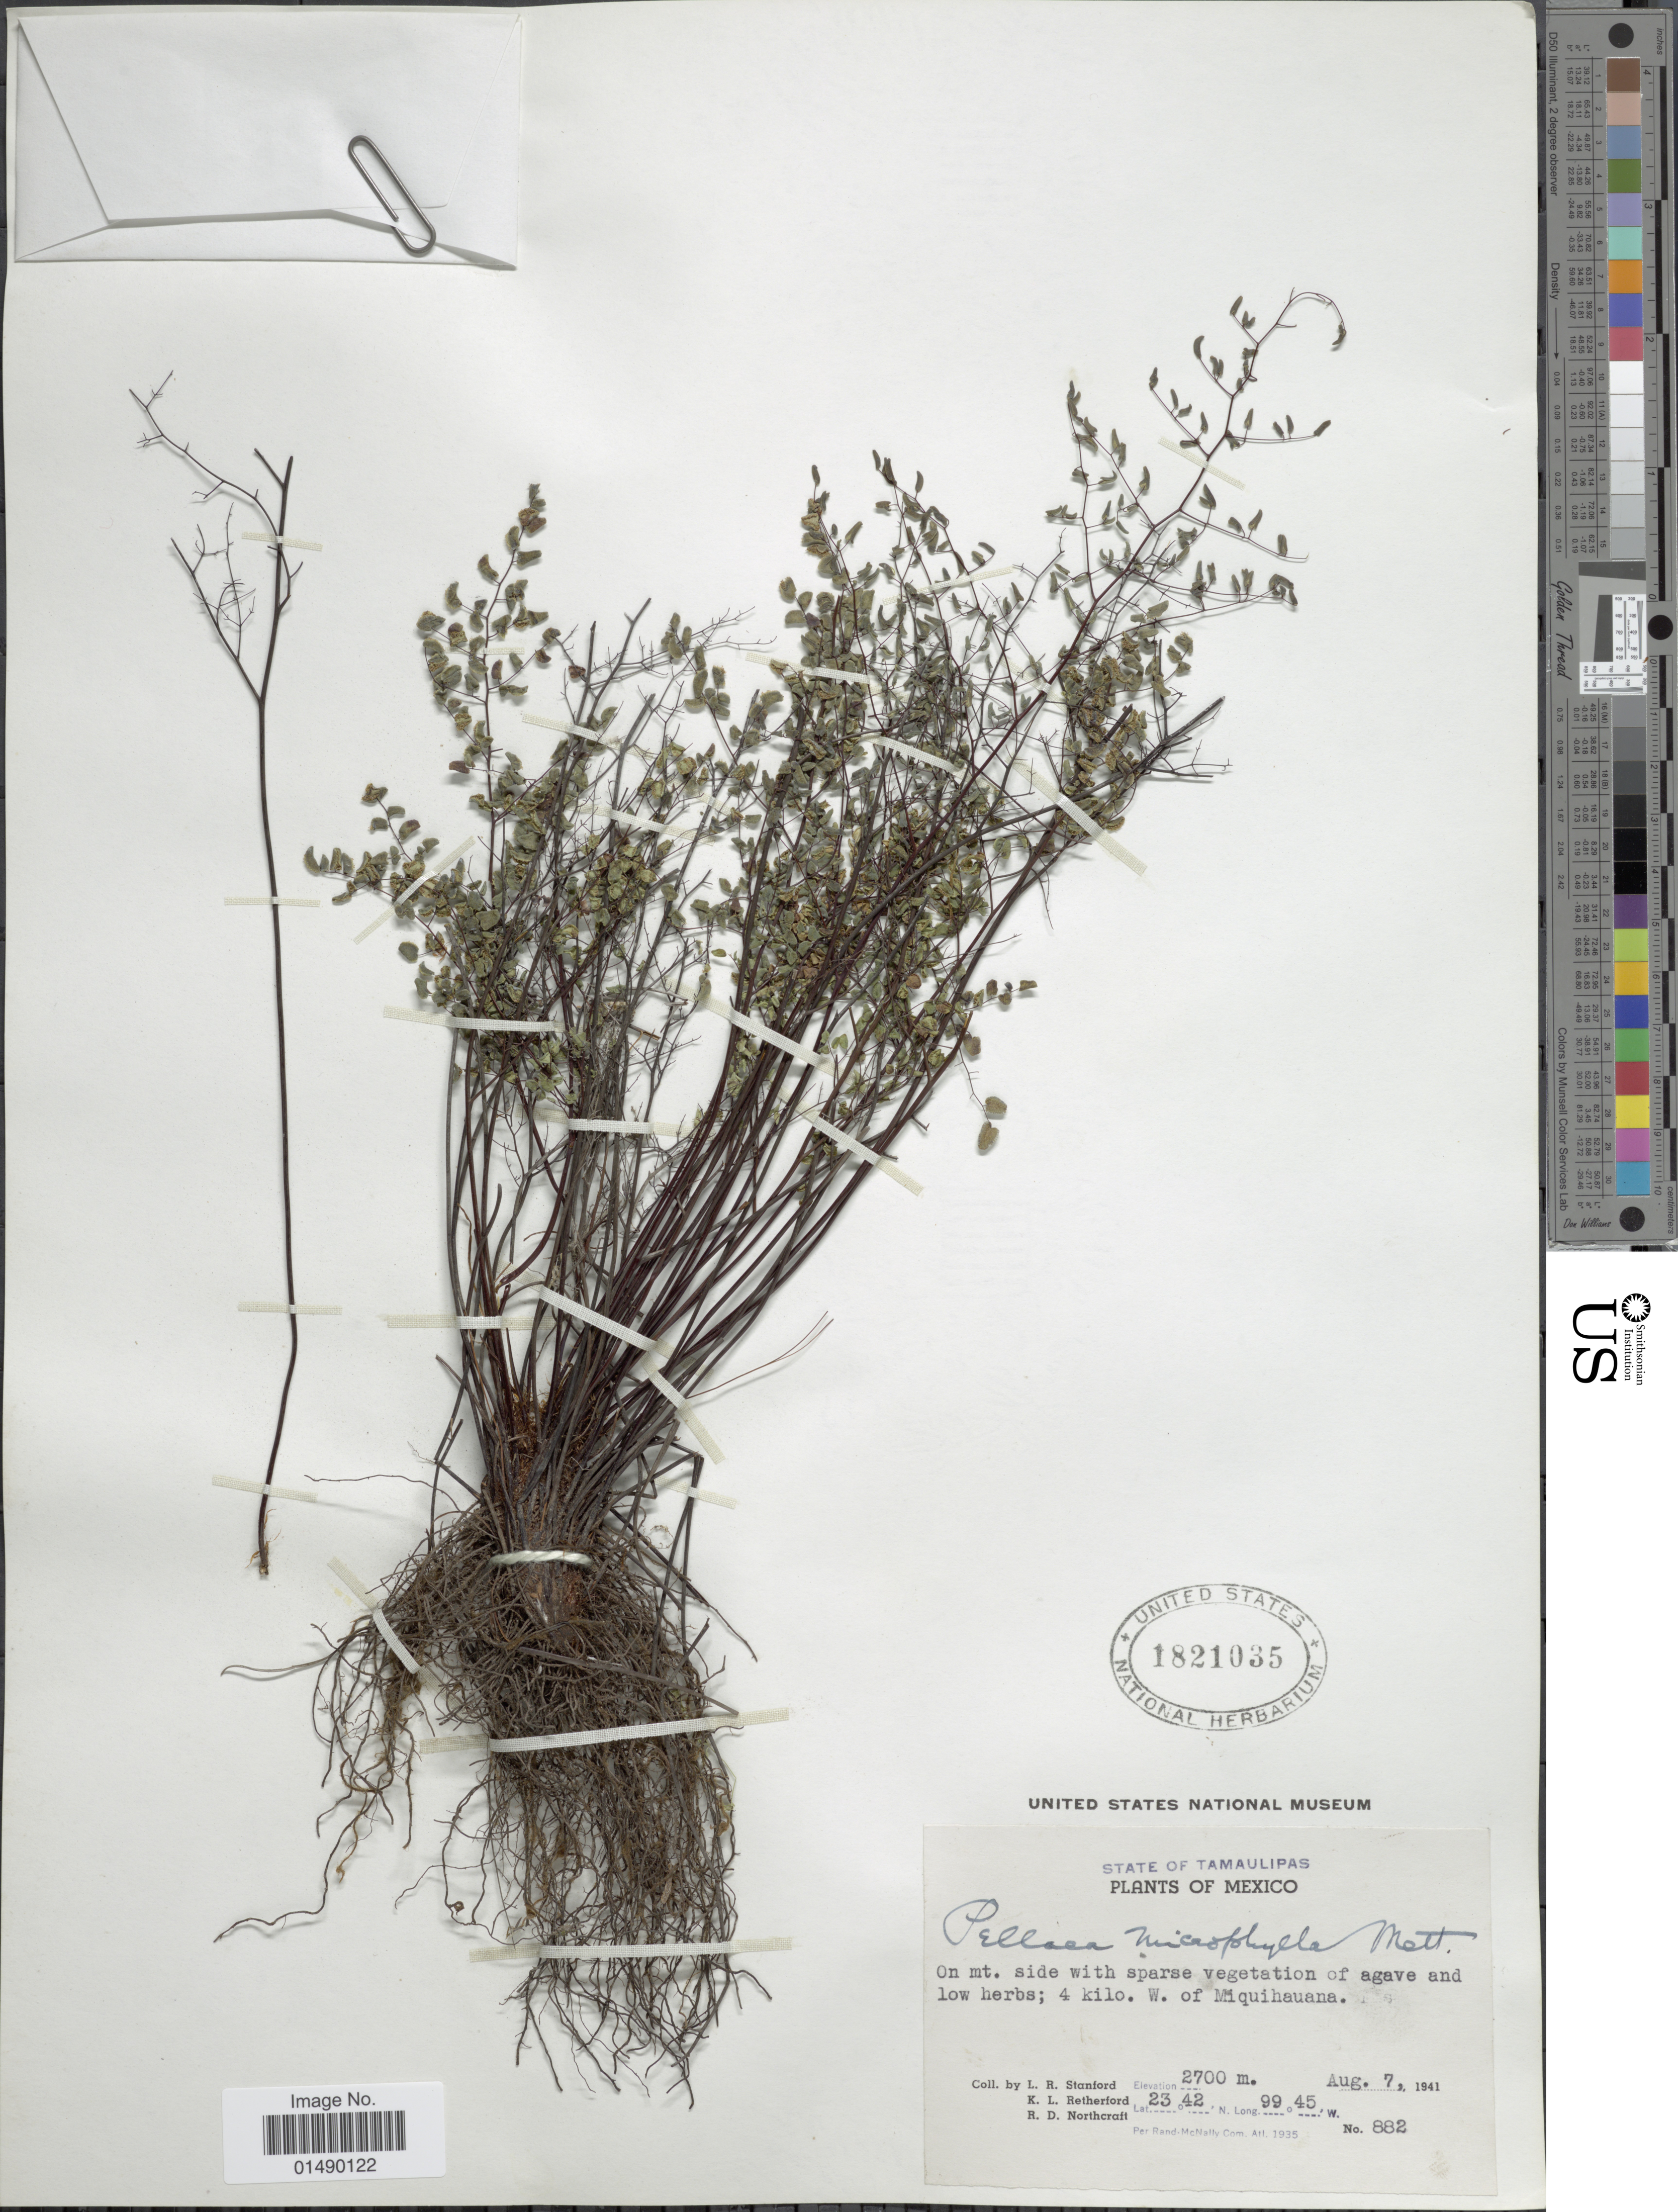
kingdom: Plantae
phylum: Tracheophyta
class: Polypodiopsida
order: Polypodiales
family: Pteridaceae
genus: Argyrochosma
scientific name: Argyrochosma formosa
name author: (Liebm.) Windham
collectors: L. R. Stanford, K. Retherford & R. Northcraft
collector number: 882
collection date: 1941-08-07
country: Mexico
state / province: Tamaulipas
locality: Mexico, 4 kilo. W. of Miquihauana.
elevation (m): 2700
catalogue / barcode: US 1821035